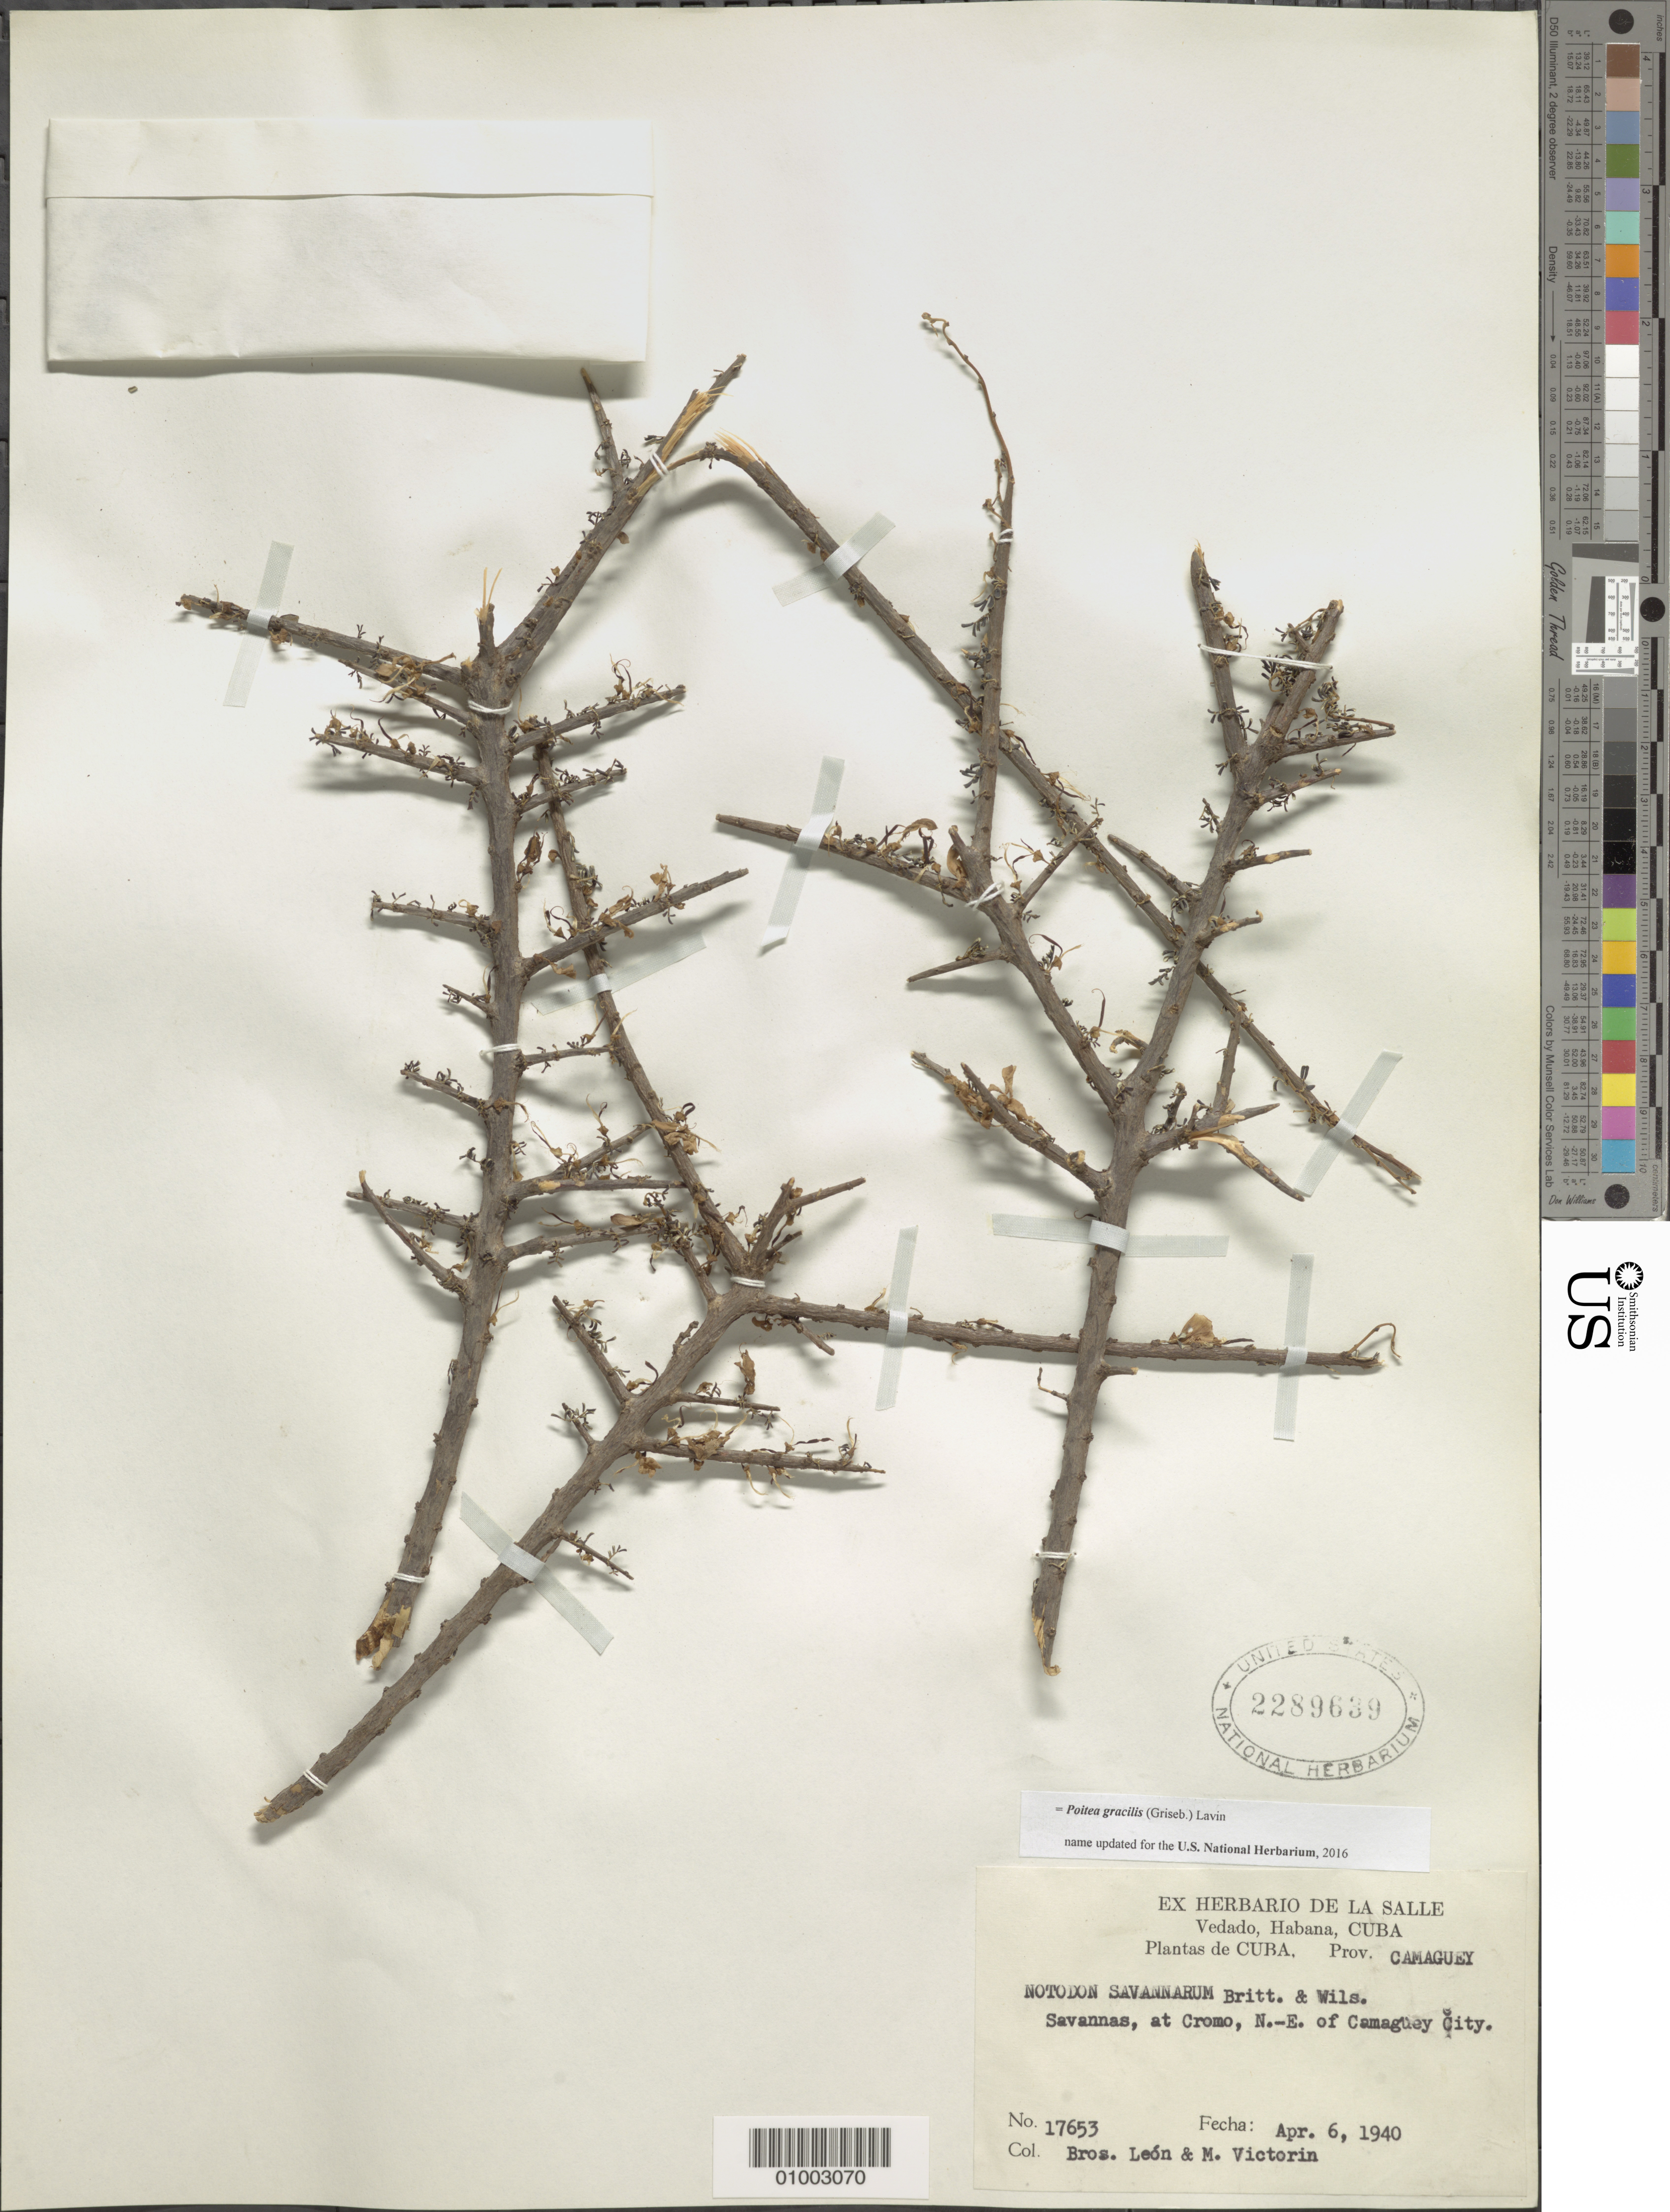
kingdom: Plantae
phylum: Tracheophyta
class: Magnoliopsida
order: Fabales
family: Fabaceae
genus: Poitea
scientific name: Poitea gracilis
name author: (Griseb.) Lavin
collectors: Bro. León & Fr. Marie-Victorin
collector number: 17653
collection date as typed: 06 Apr 1940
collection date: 1940-04-06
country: Cuba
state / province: Camagüey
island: Cuba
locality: Savannas, at Cromo, NE of Camaguey City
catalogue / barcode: US 2289639